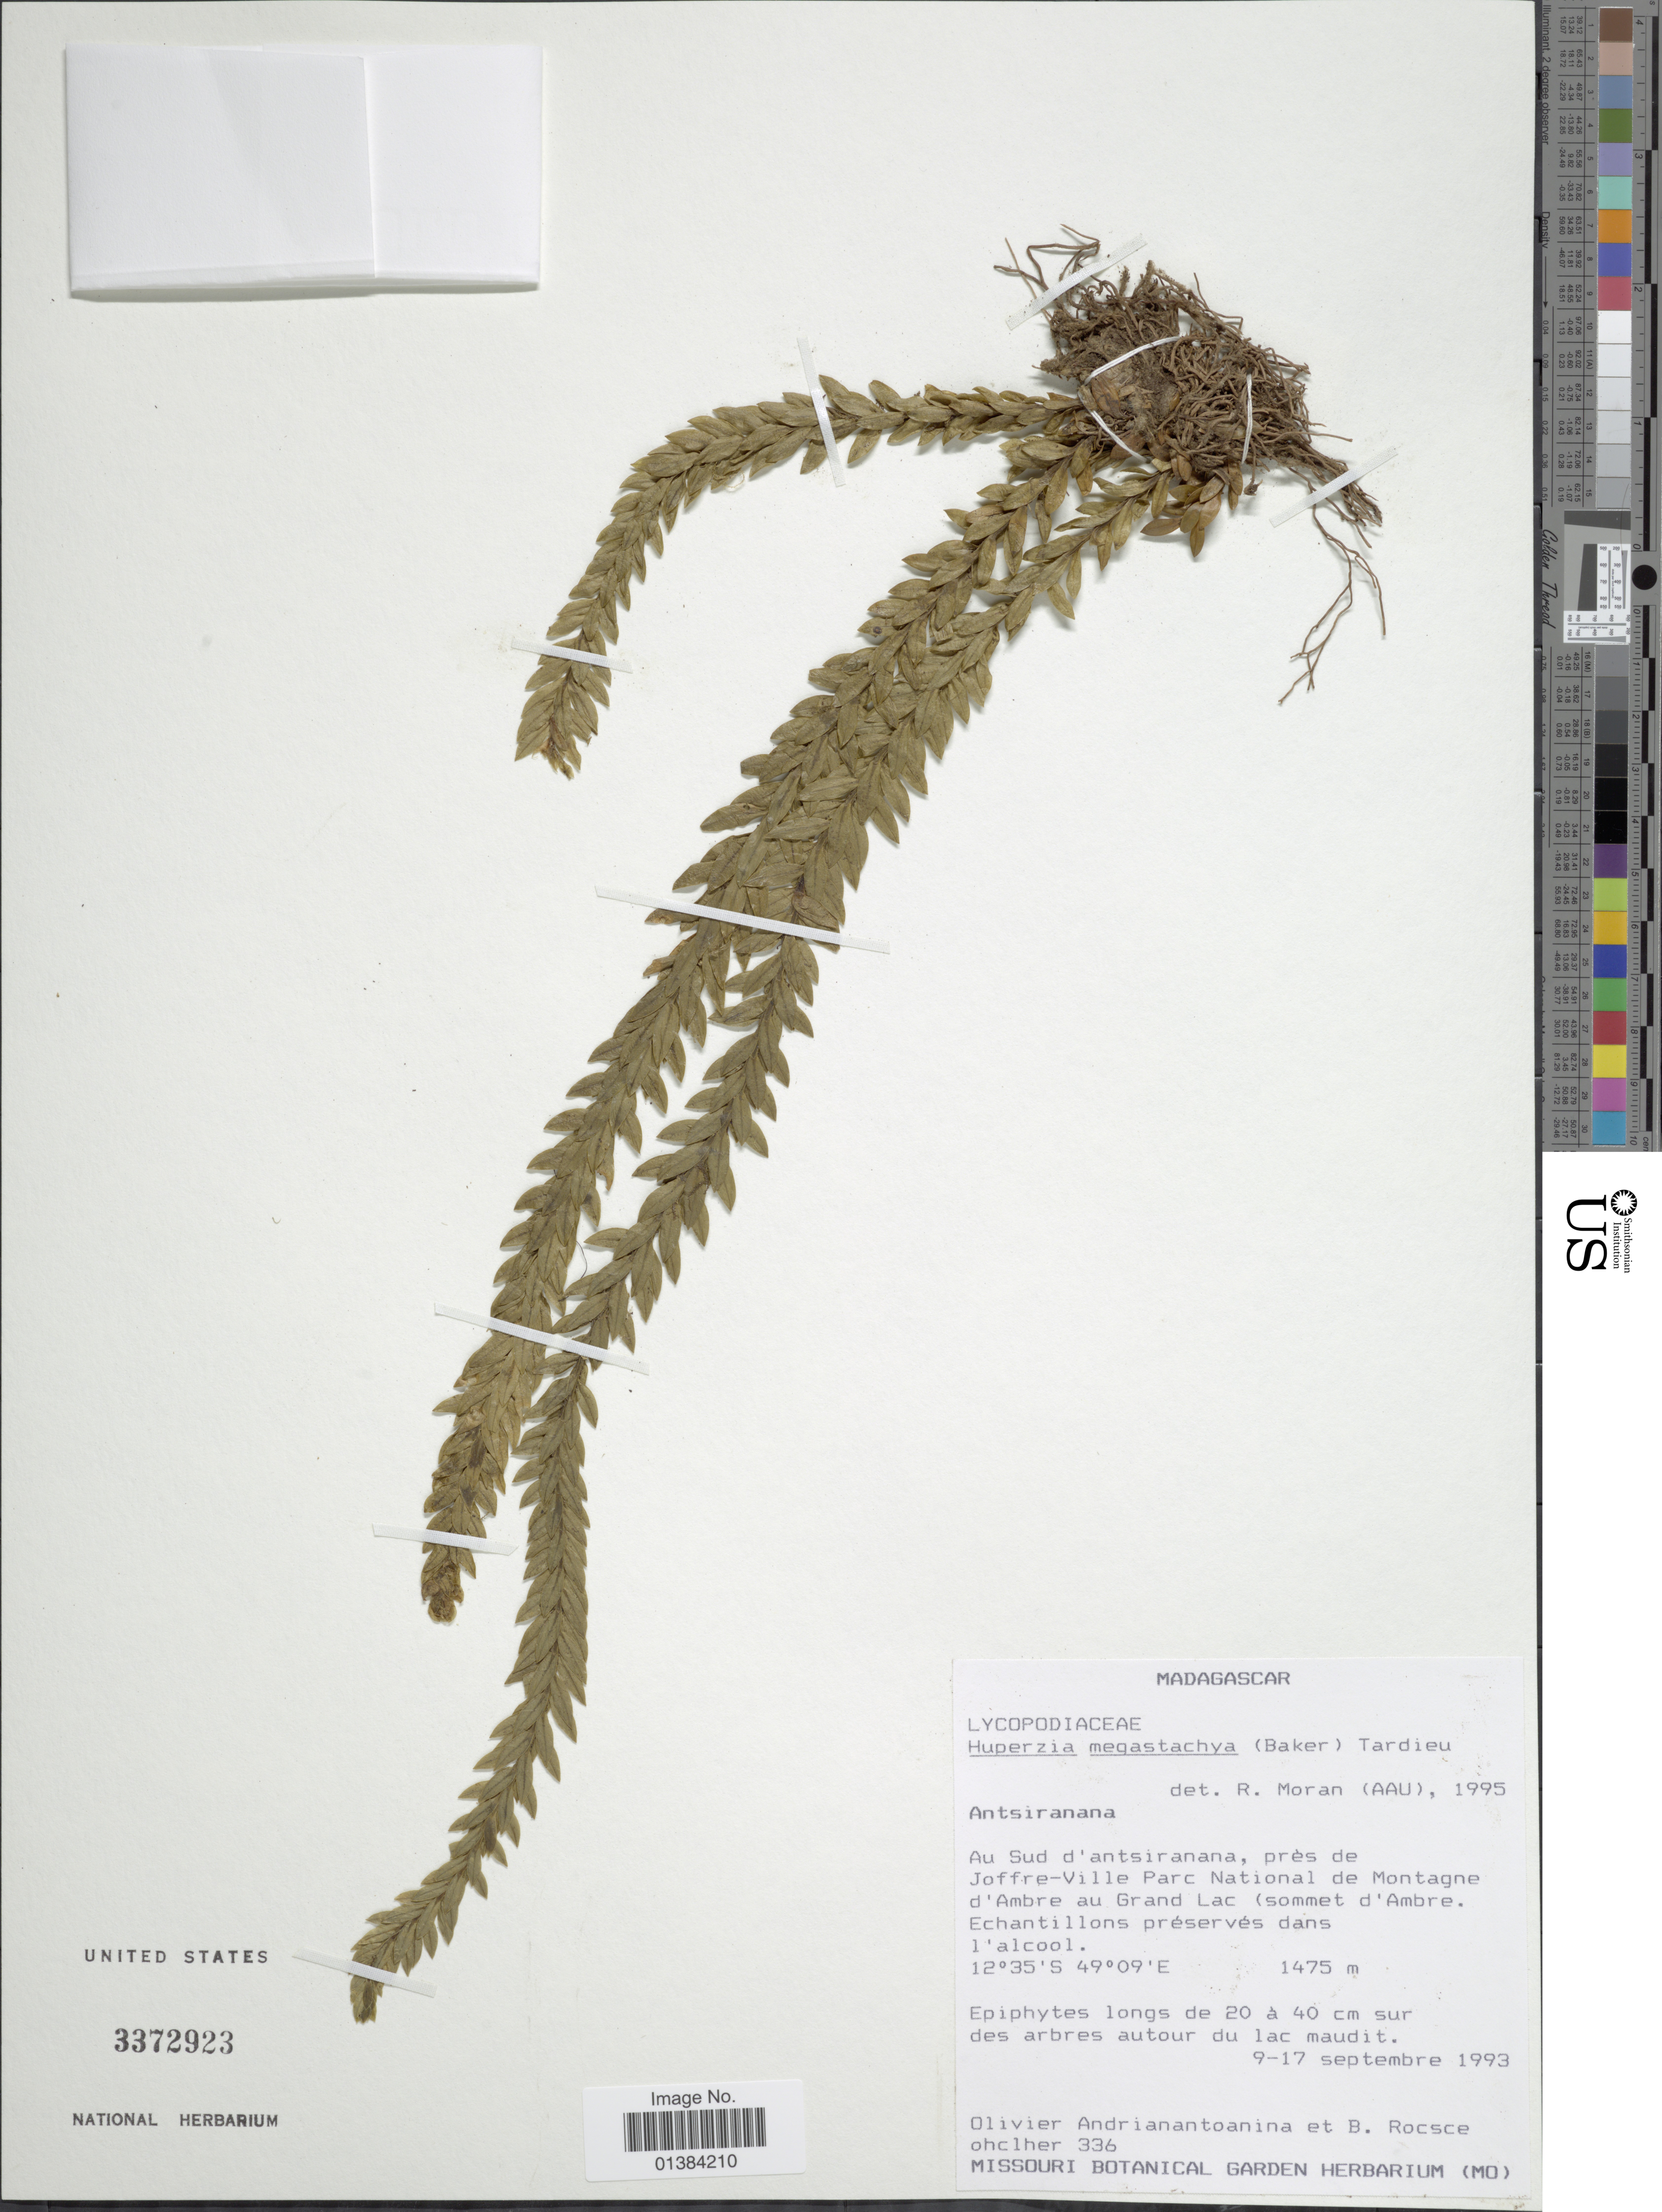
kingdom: Plantae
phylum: Tracheophyta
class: Lycopodiopsida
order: Lycopodiales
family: Lycopodiaceae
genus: Phlegmariurus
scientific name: Phlegmariurus gnidioides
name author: (L. f.) A. R. Field & Bostock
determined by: Field, A. R.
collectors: O. Andrianantoanina & B. Rocsceohclher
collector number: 336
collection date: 1993-09-09/1993-09-17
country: Madagascar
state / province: Diana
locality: Au Sud d'antsiranana, près de Joffre-Ville Parc National de Montagne d'Ambre au Grand Lac (sommet d'Ambre. Echantillons préservés dans l'alcool).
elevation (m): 1475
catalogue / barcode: US 3372923